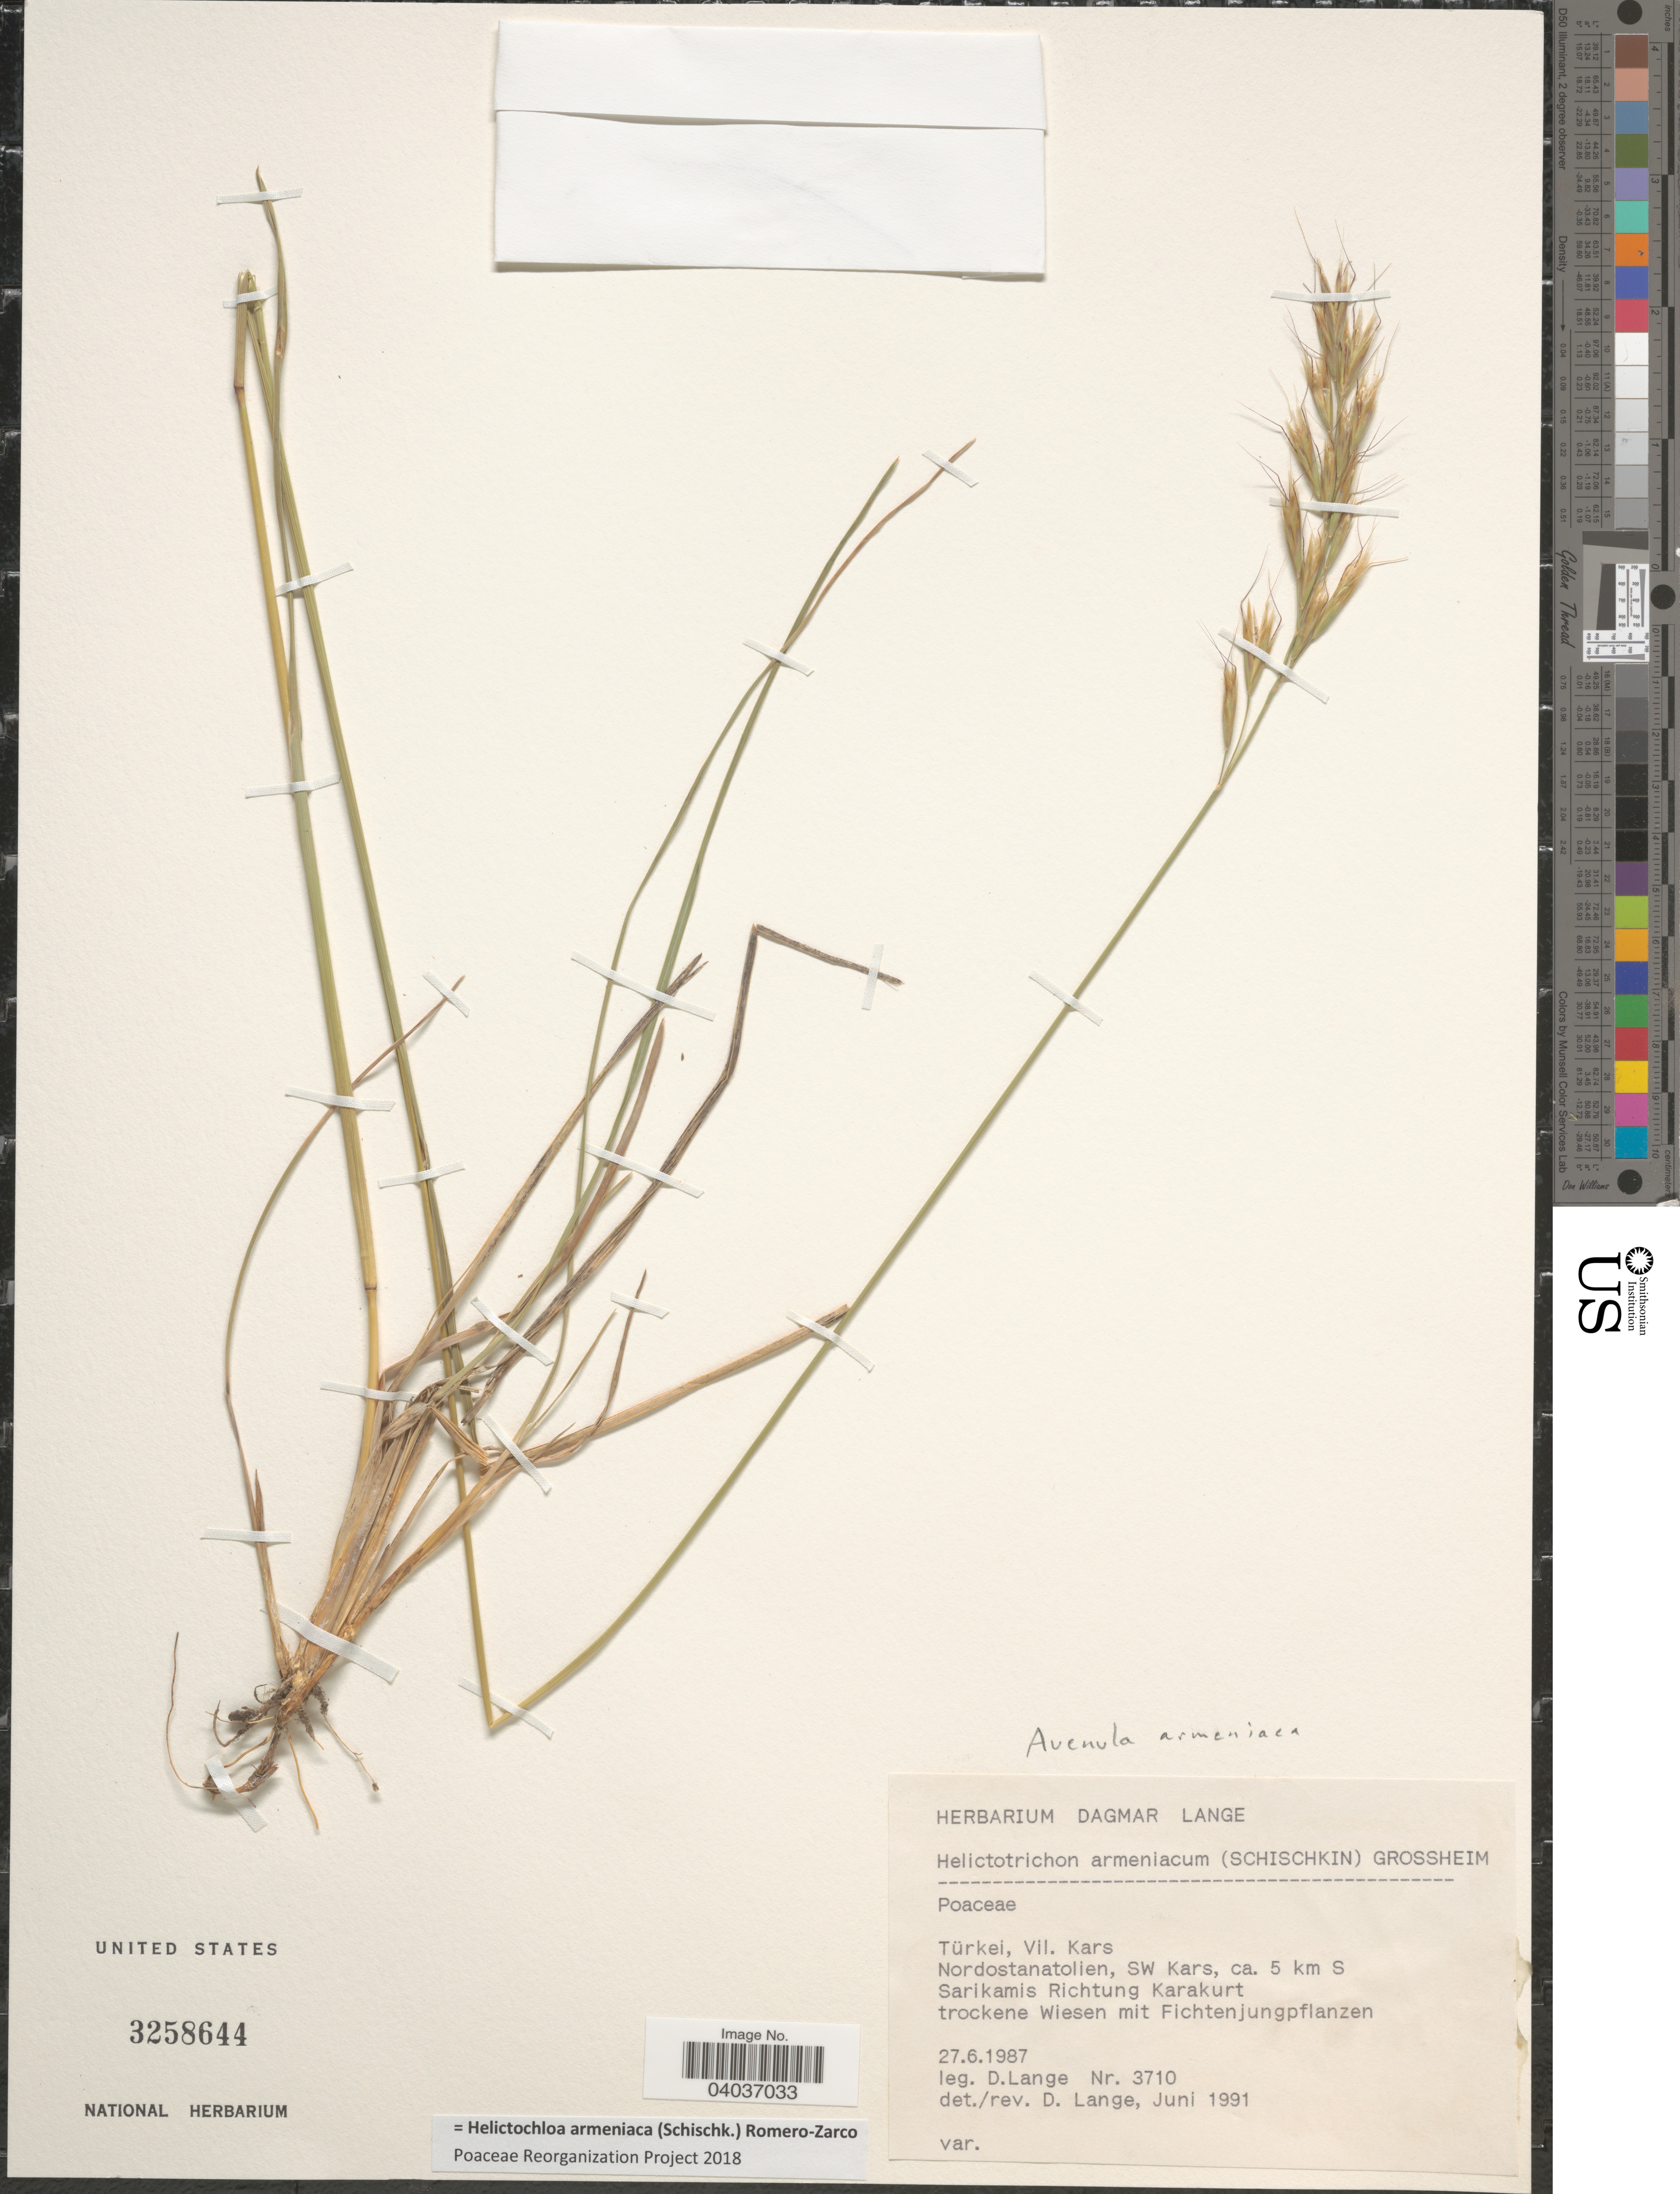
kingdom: Plantae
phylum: Tracheophyta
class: Liliopsida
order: Poales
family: Poaceae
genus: Helictochloa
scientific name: Helictochloa armeniaca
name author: (Schischk.) Romero-Zarco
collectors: D. Lange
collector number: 3710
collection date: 1987-06-27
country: Turkey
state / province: Kars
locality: Türkei, Vil. Kars. Nordostanatolien, SW Kars, ca. 5 km S Sarikamis Richtung Karakurt trockene Wiesen mit Fichtenjungpflanzen.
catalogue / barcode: US 3258644